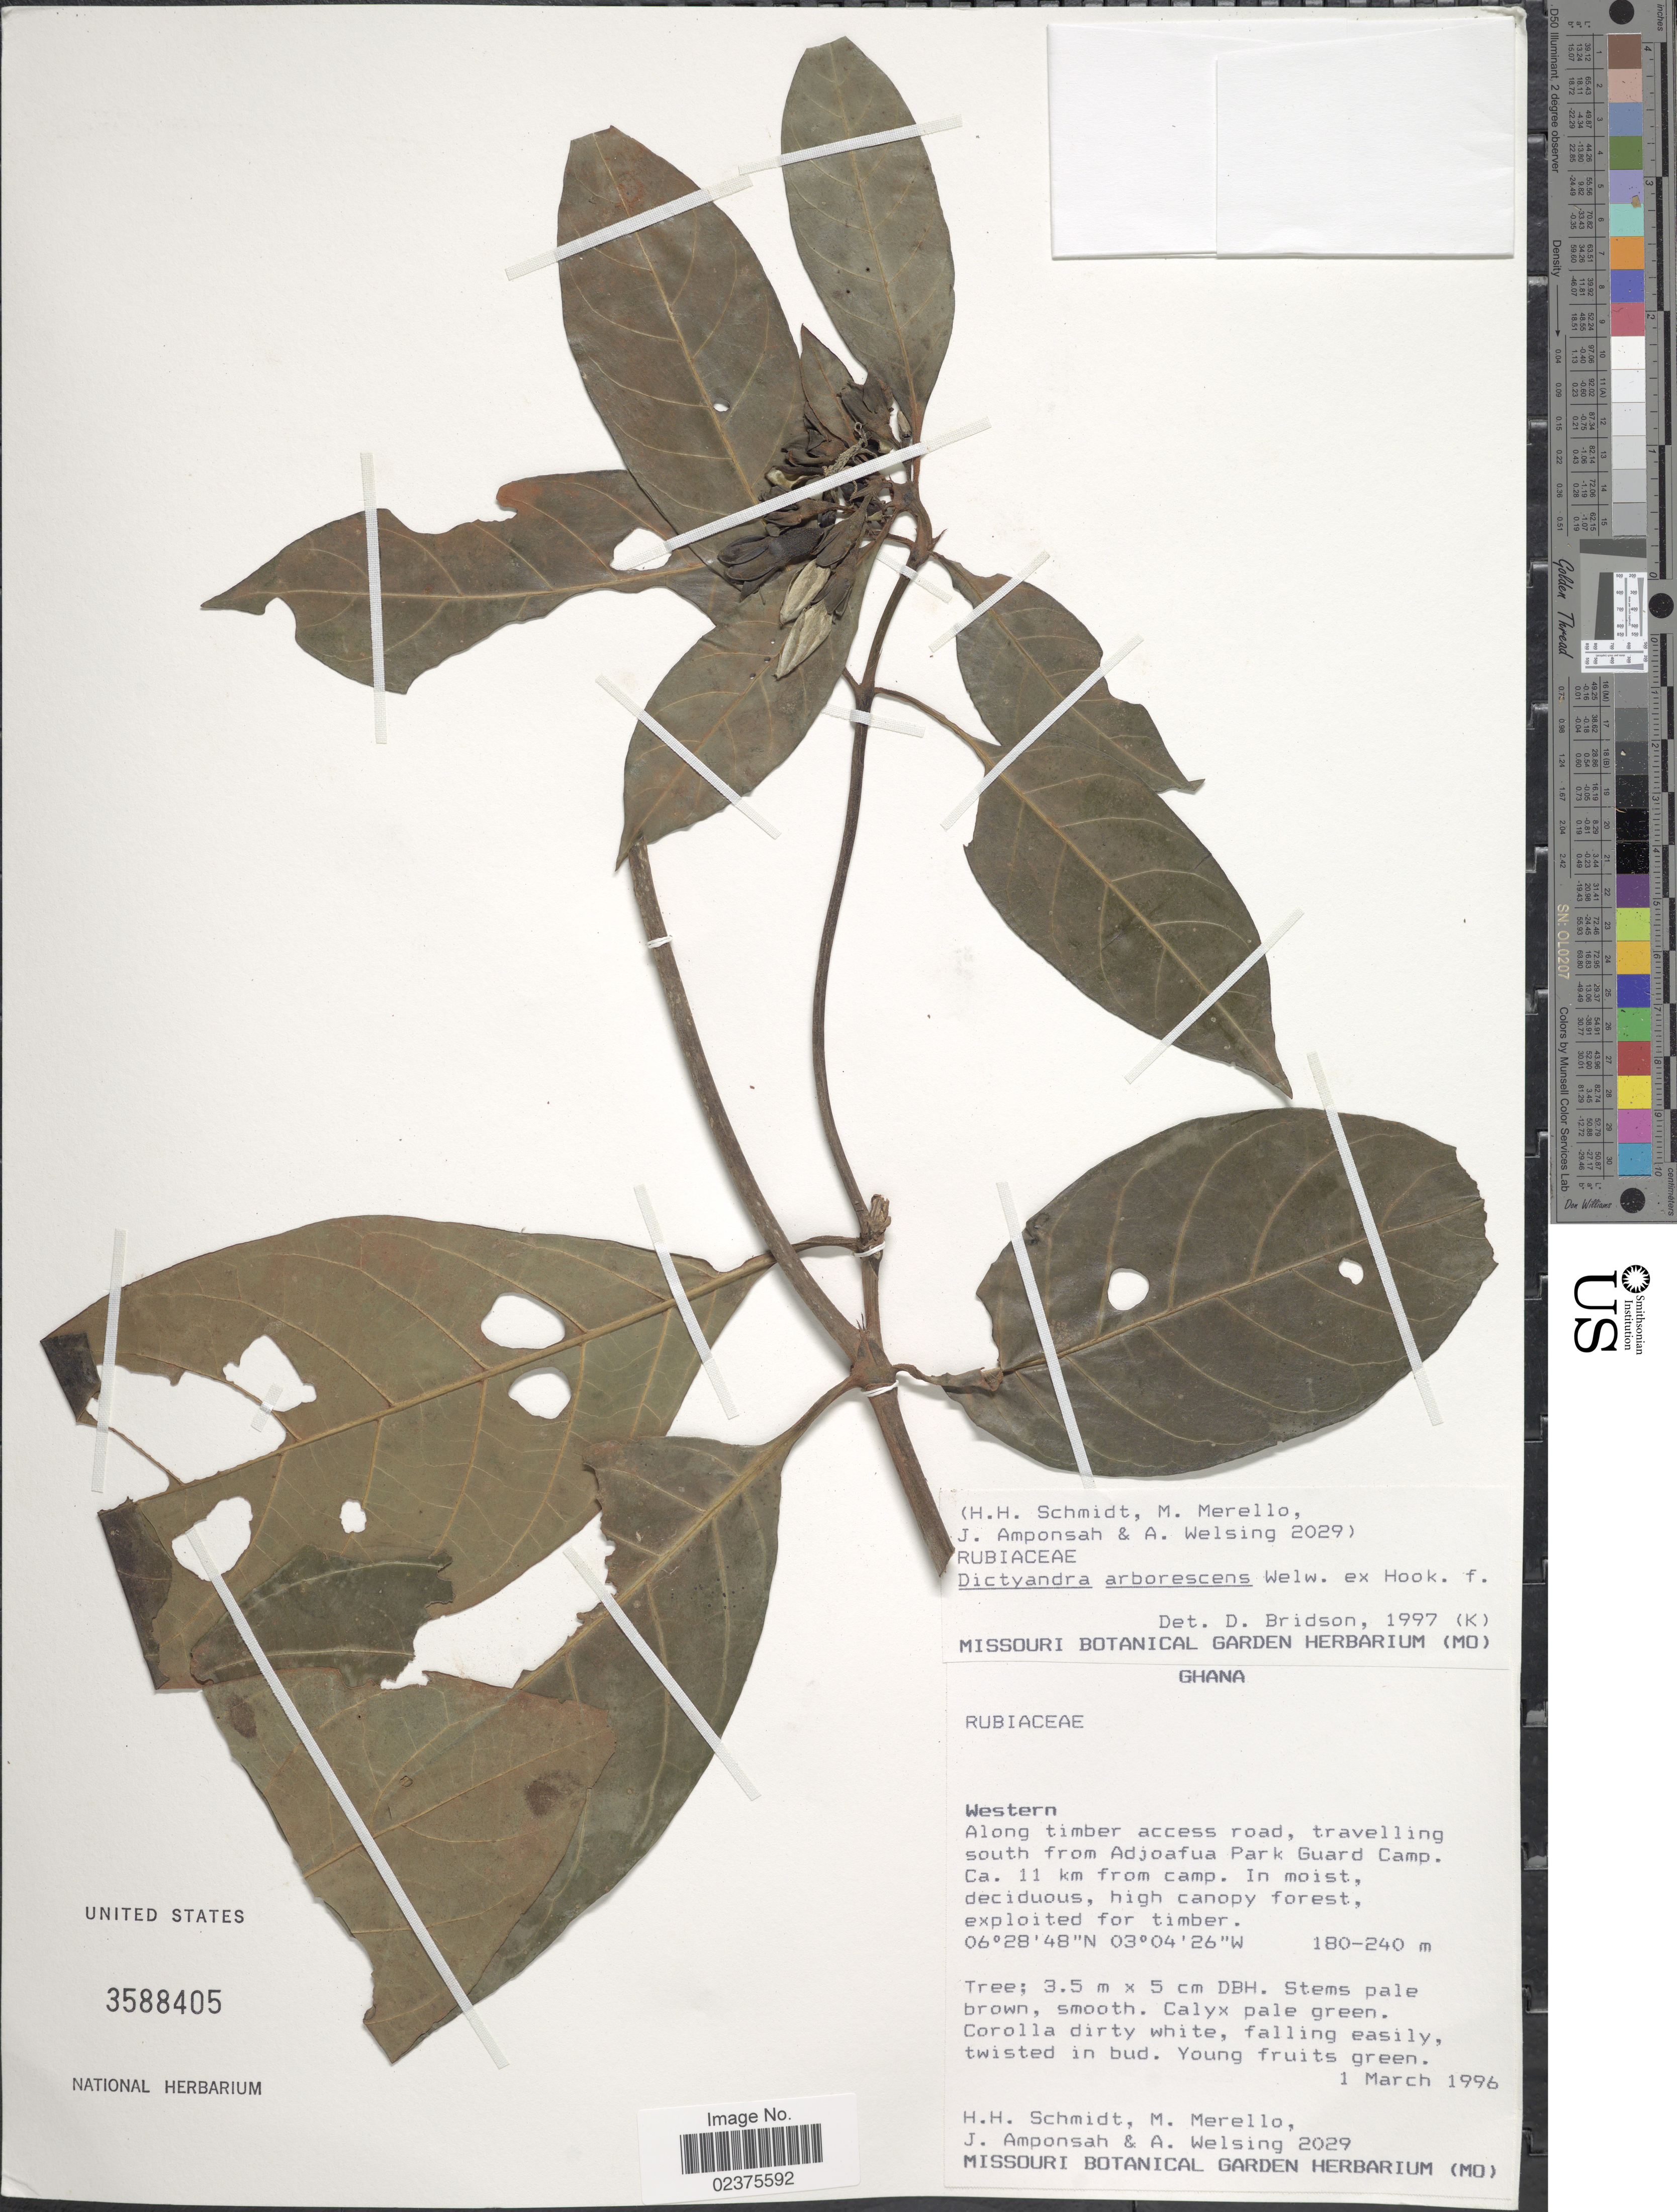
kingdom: Plantae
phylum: Tracheophyta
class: Magnoliopsida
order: Gentianales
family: Rubiaceae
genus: Dictyandra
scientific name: Dictyandra arborescens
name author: Welw. ex Hook. f.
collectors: H. H. Schmidt, M. Merello, J. Amponsah & A. Welsing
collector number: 2029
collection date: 1996-03-01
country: Ghana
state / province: Western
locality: Along timber acces road, travelling south from Adjoafua Park Guard Camp. Ca. 11 km from camp. In moist deciduous, high canopy forest, exploited for timber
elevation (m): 180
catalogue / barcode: US 3588405